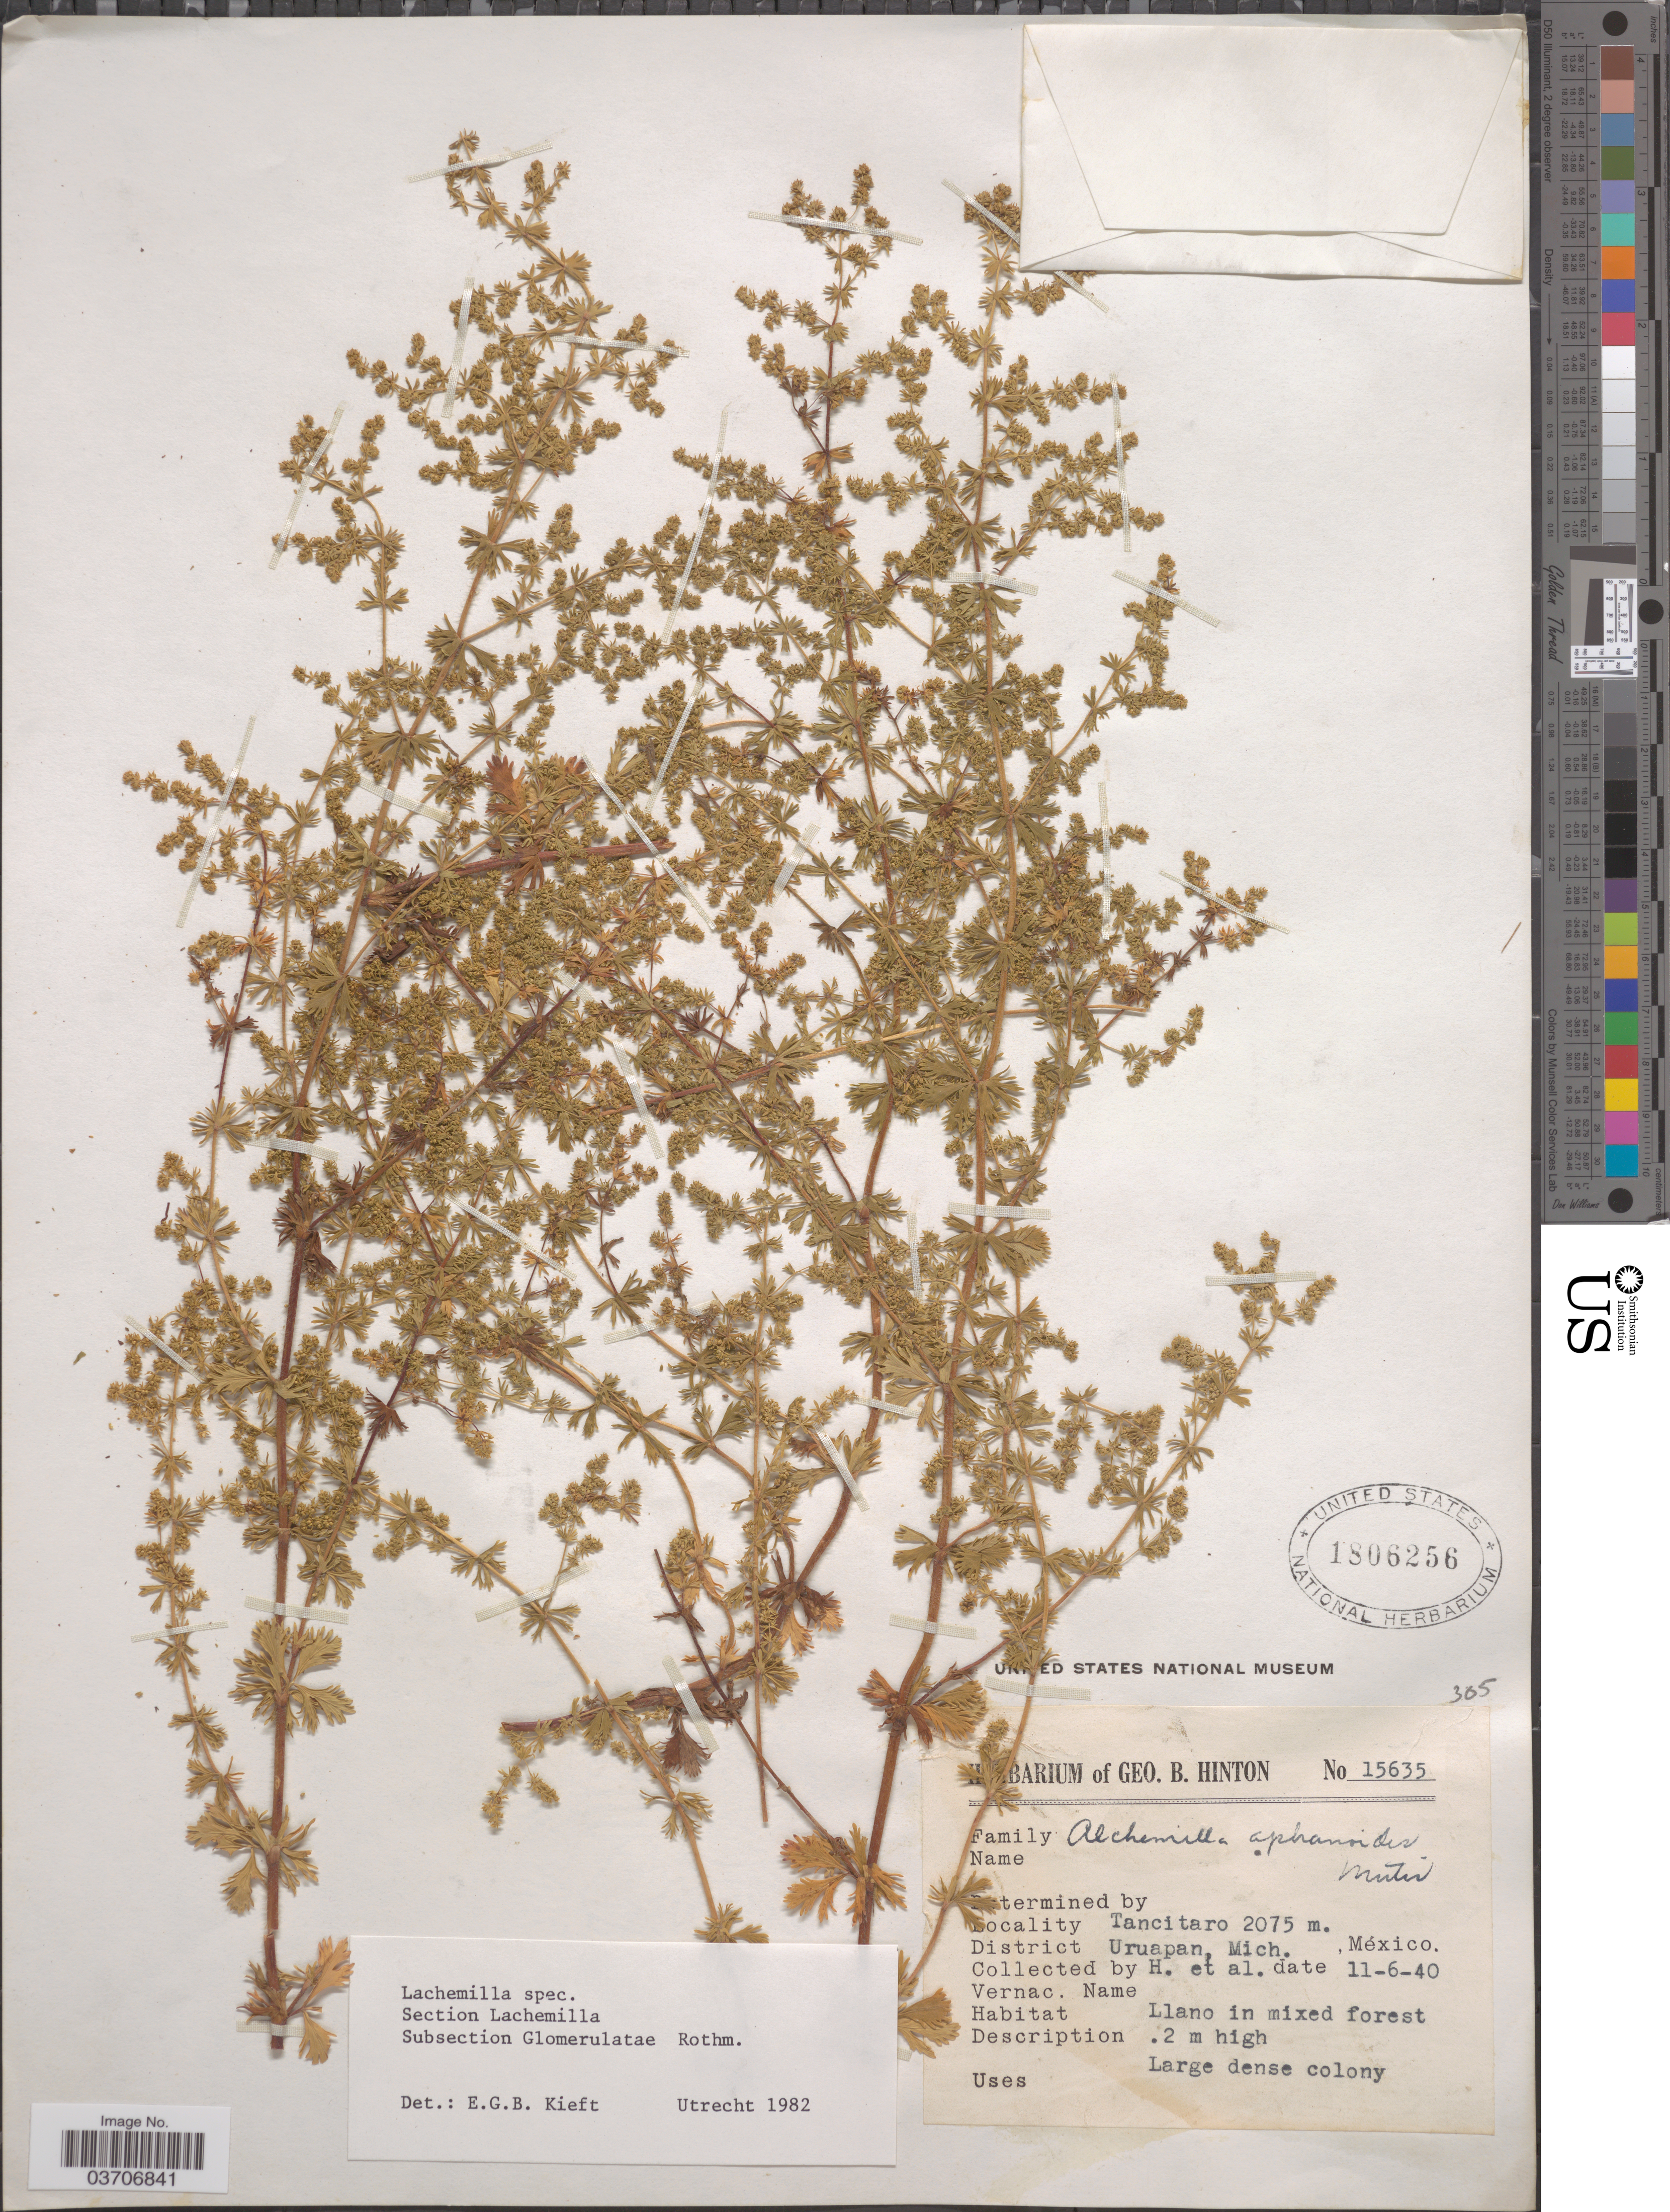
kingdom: Plantae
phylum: Tracheophyta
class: Magnoliopsida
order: Rosales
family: Rosaceae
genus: Lachemilla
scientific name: Lachemilla sp.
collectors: G. B. Hinton & et al.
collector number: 15635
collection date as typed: Transcribed d/m/y: 11/6/40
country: Mexico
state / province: Michoacán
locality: Tancitaro. District Uruapan.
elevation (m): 2075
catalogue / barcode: US 1806256